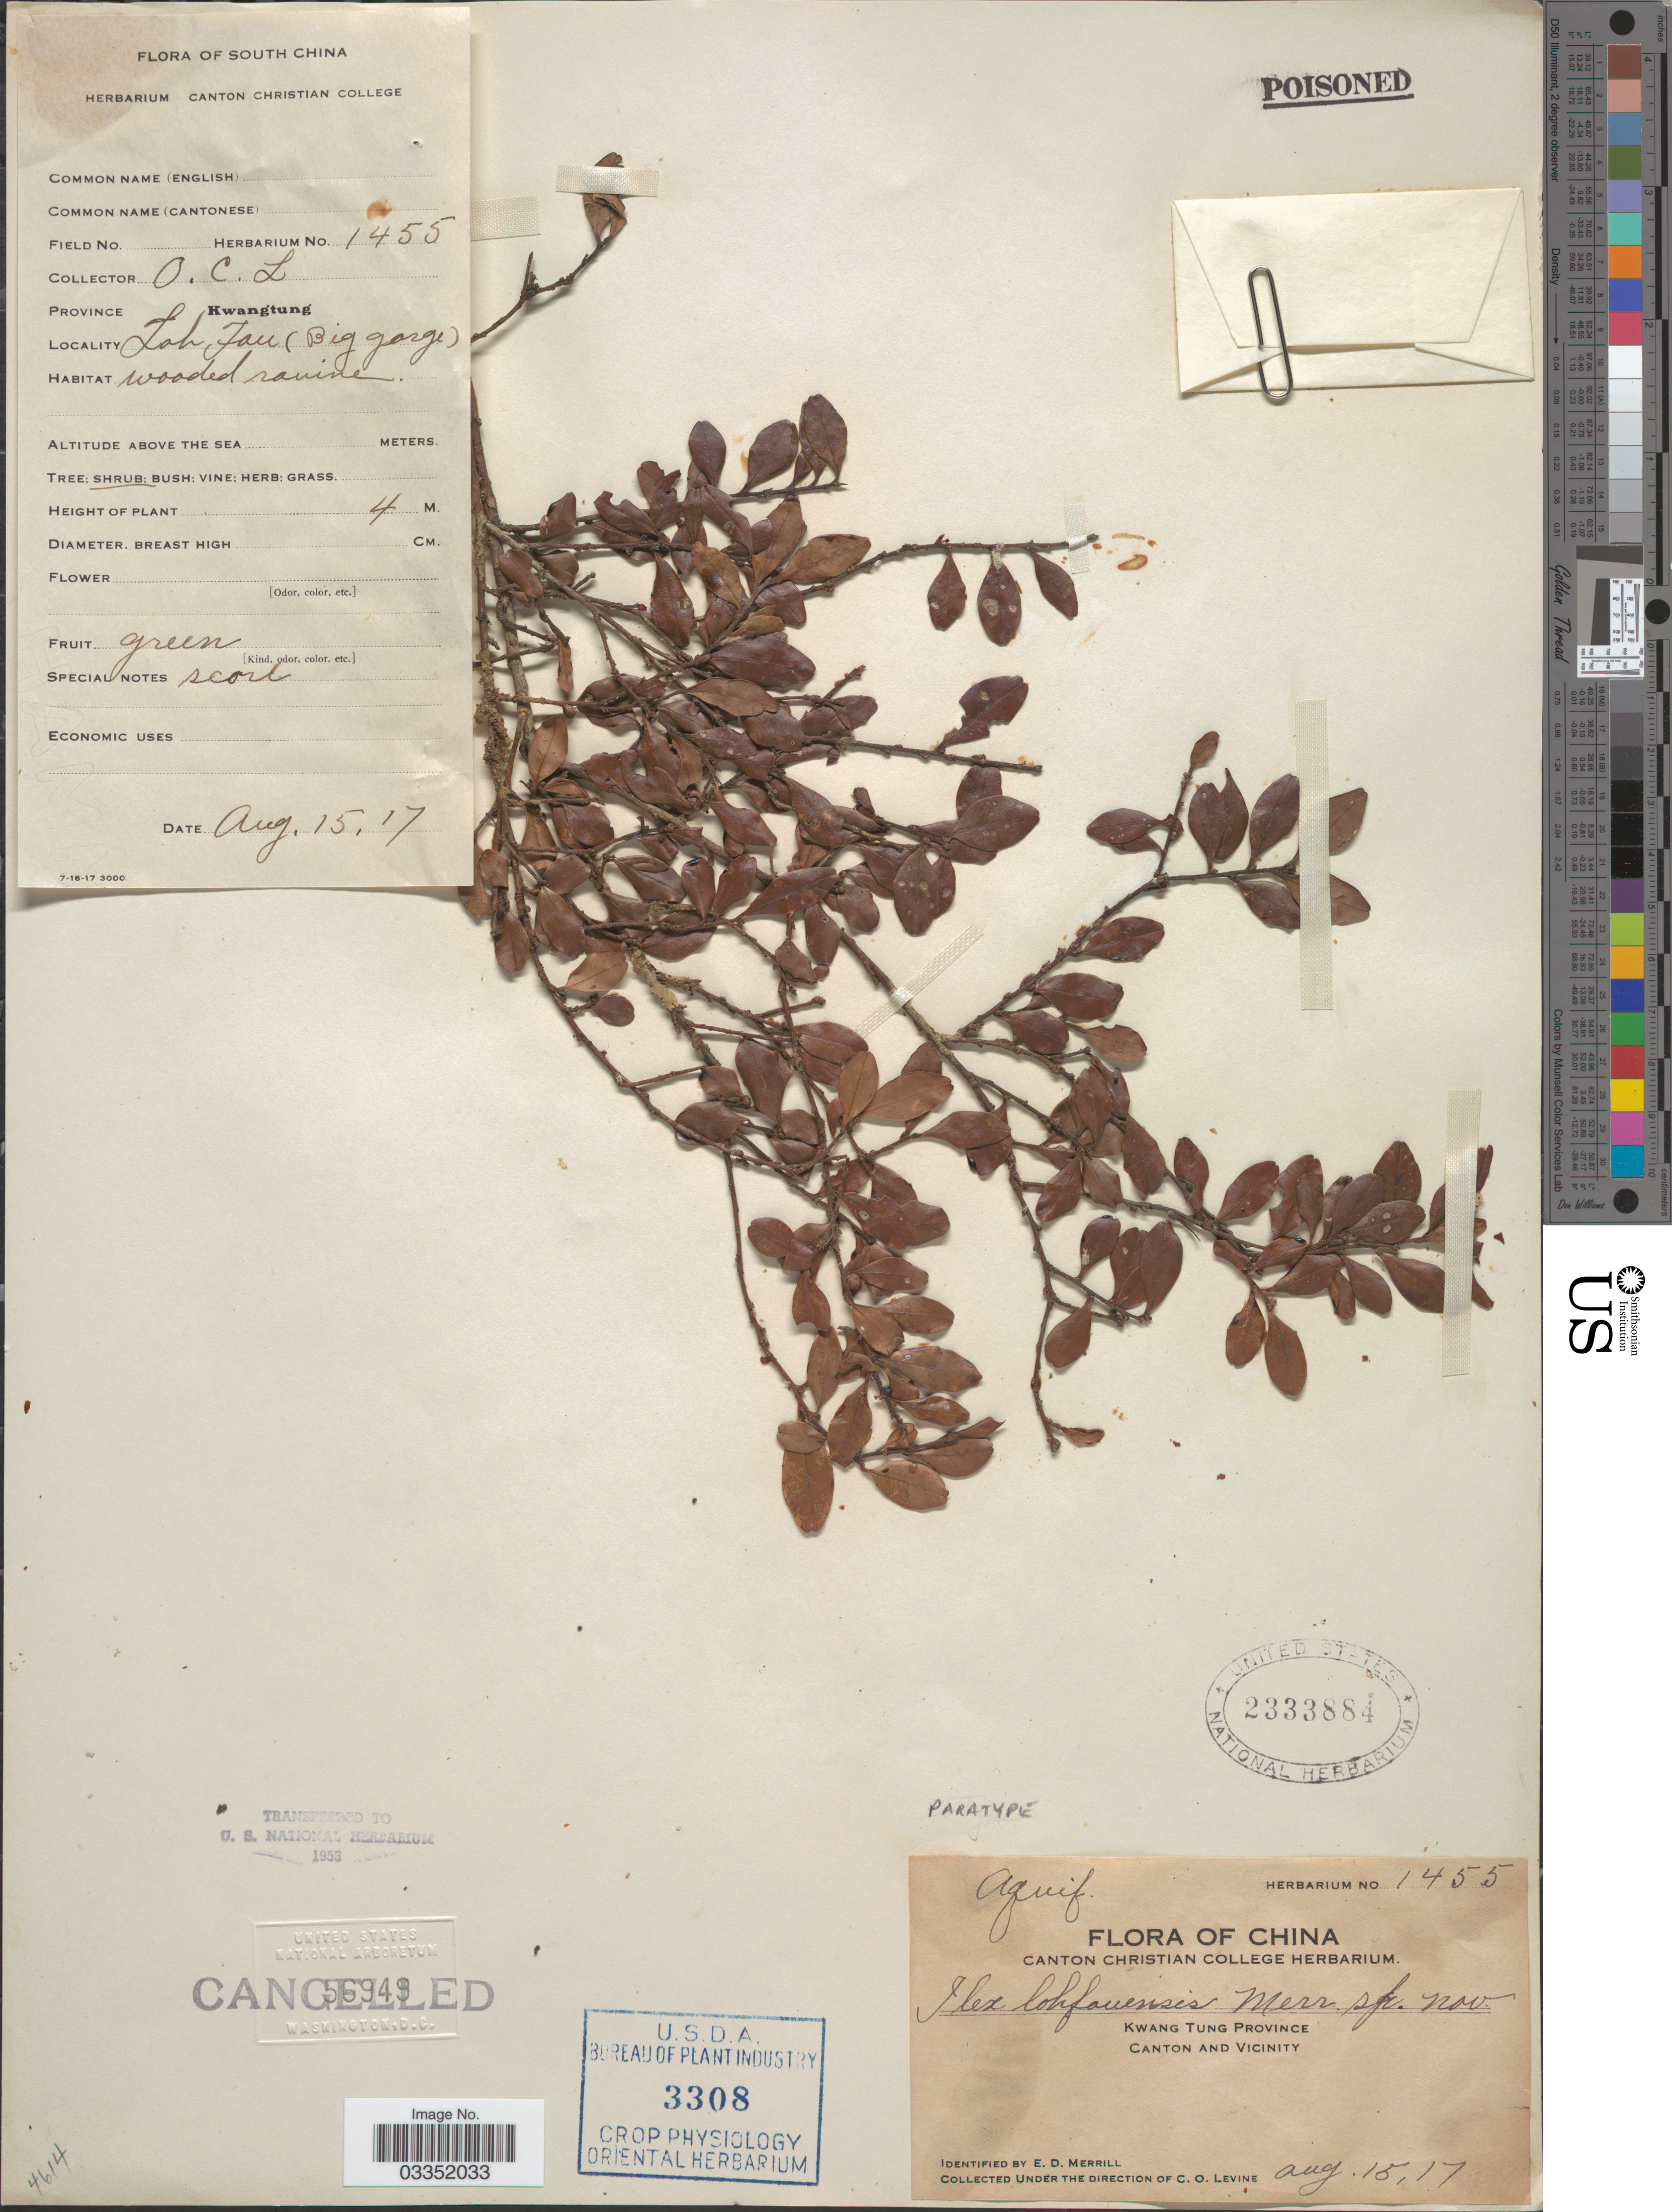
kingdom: Plantae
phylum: Tracheophyta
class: Magnoliopsida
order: Aquifoliales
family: Aquifoliaceae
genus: Ilex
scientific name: Ilex lohfauensis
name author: Merr.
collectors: C. O. Levine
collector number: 1455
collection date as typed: Transcribed d/m/y: 15/8/17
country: China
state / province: Guangdong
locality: Kwang Tung Province. Canton and Vicinity. Loh Fau (Big Gorge).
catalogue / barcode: US 2333884